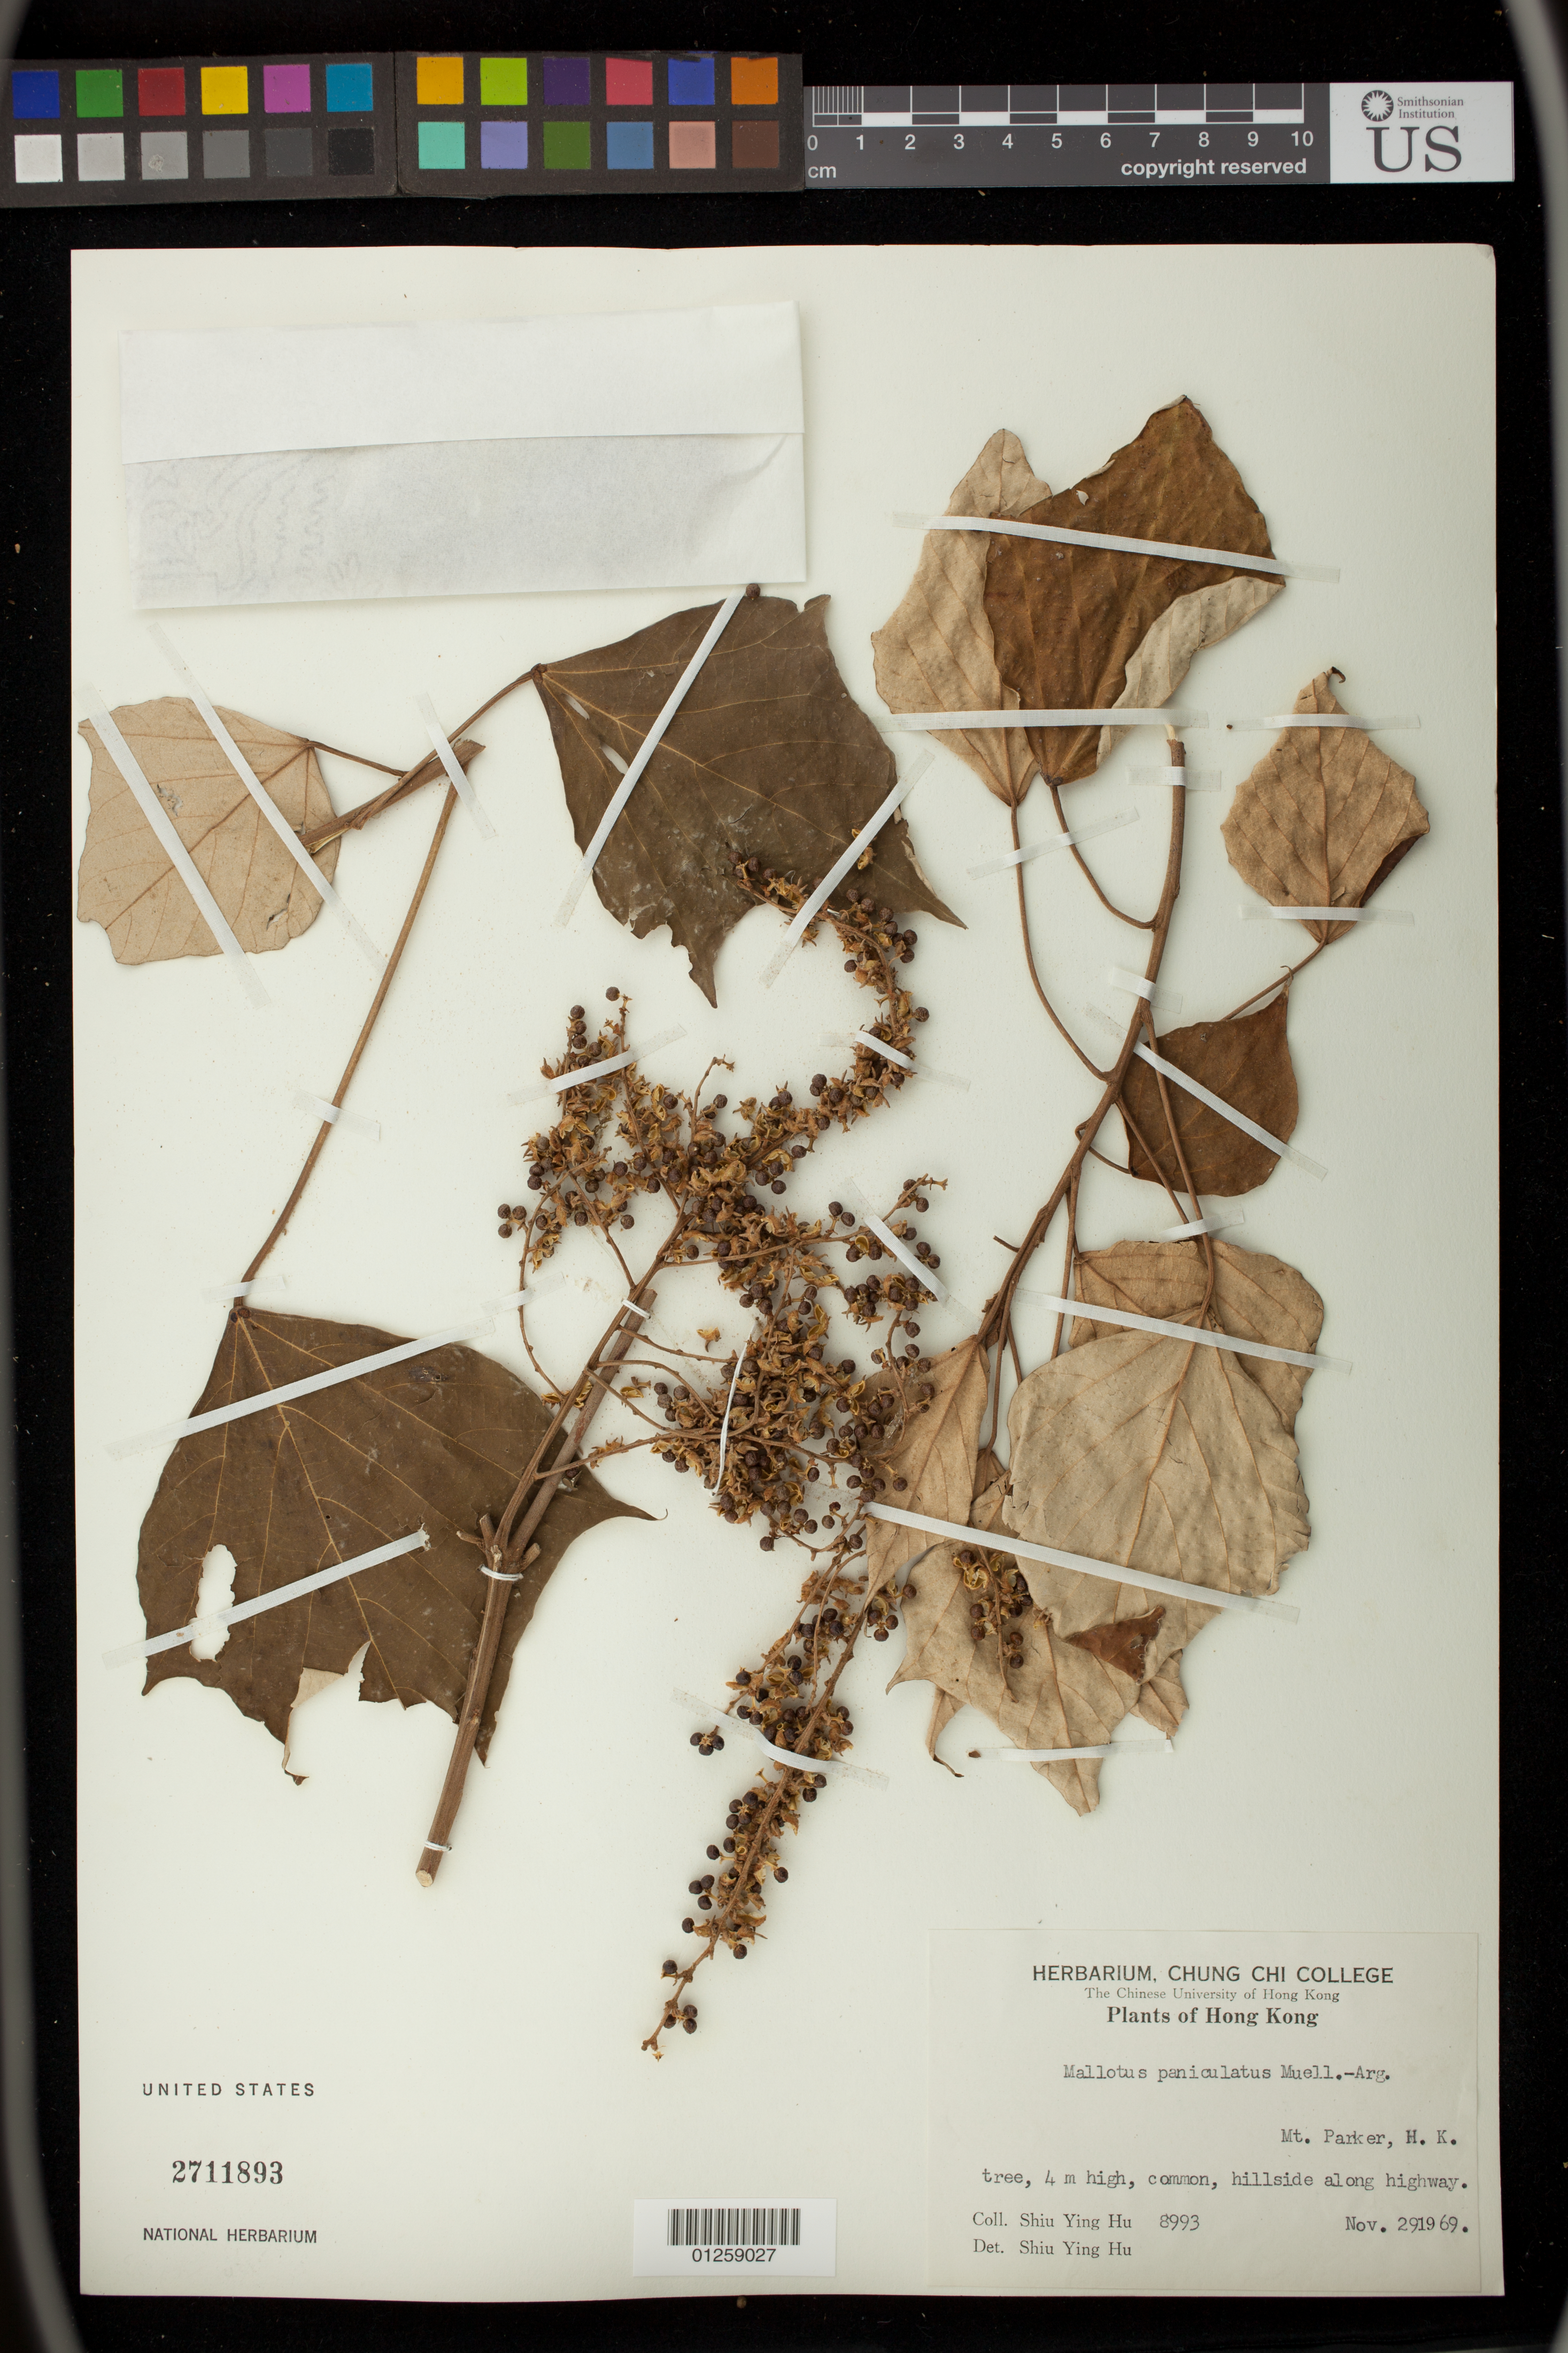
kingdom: Plantae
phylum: Tracheophyta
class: Magnoliopsida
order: Malpighiales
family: Euphorbiaceae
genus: Mallotus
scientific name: Mallotus paniculatus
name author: (Lam.) Müll. Arg.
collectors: Y. Shiu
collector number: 8993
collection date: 1969-11-29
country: China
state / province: Hong Kong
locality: Mt. Parker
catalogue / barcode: US 2711893